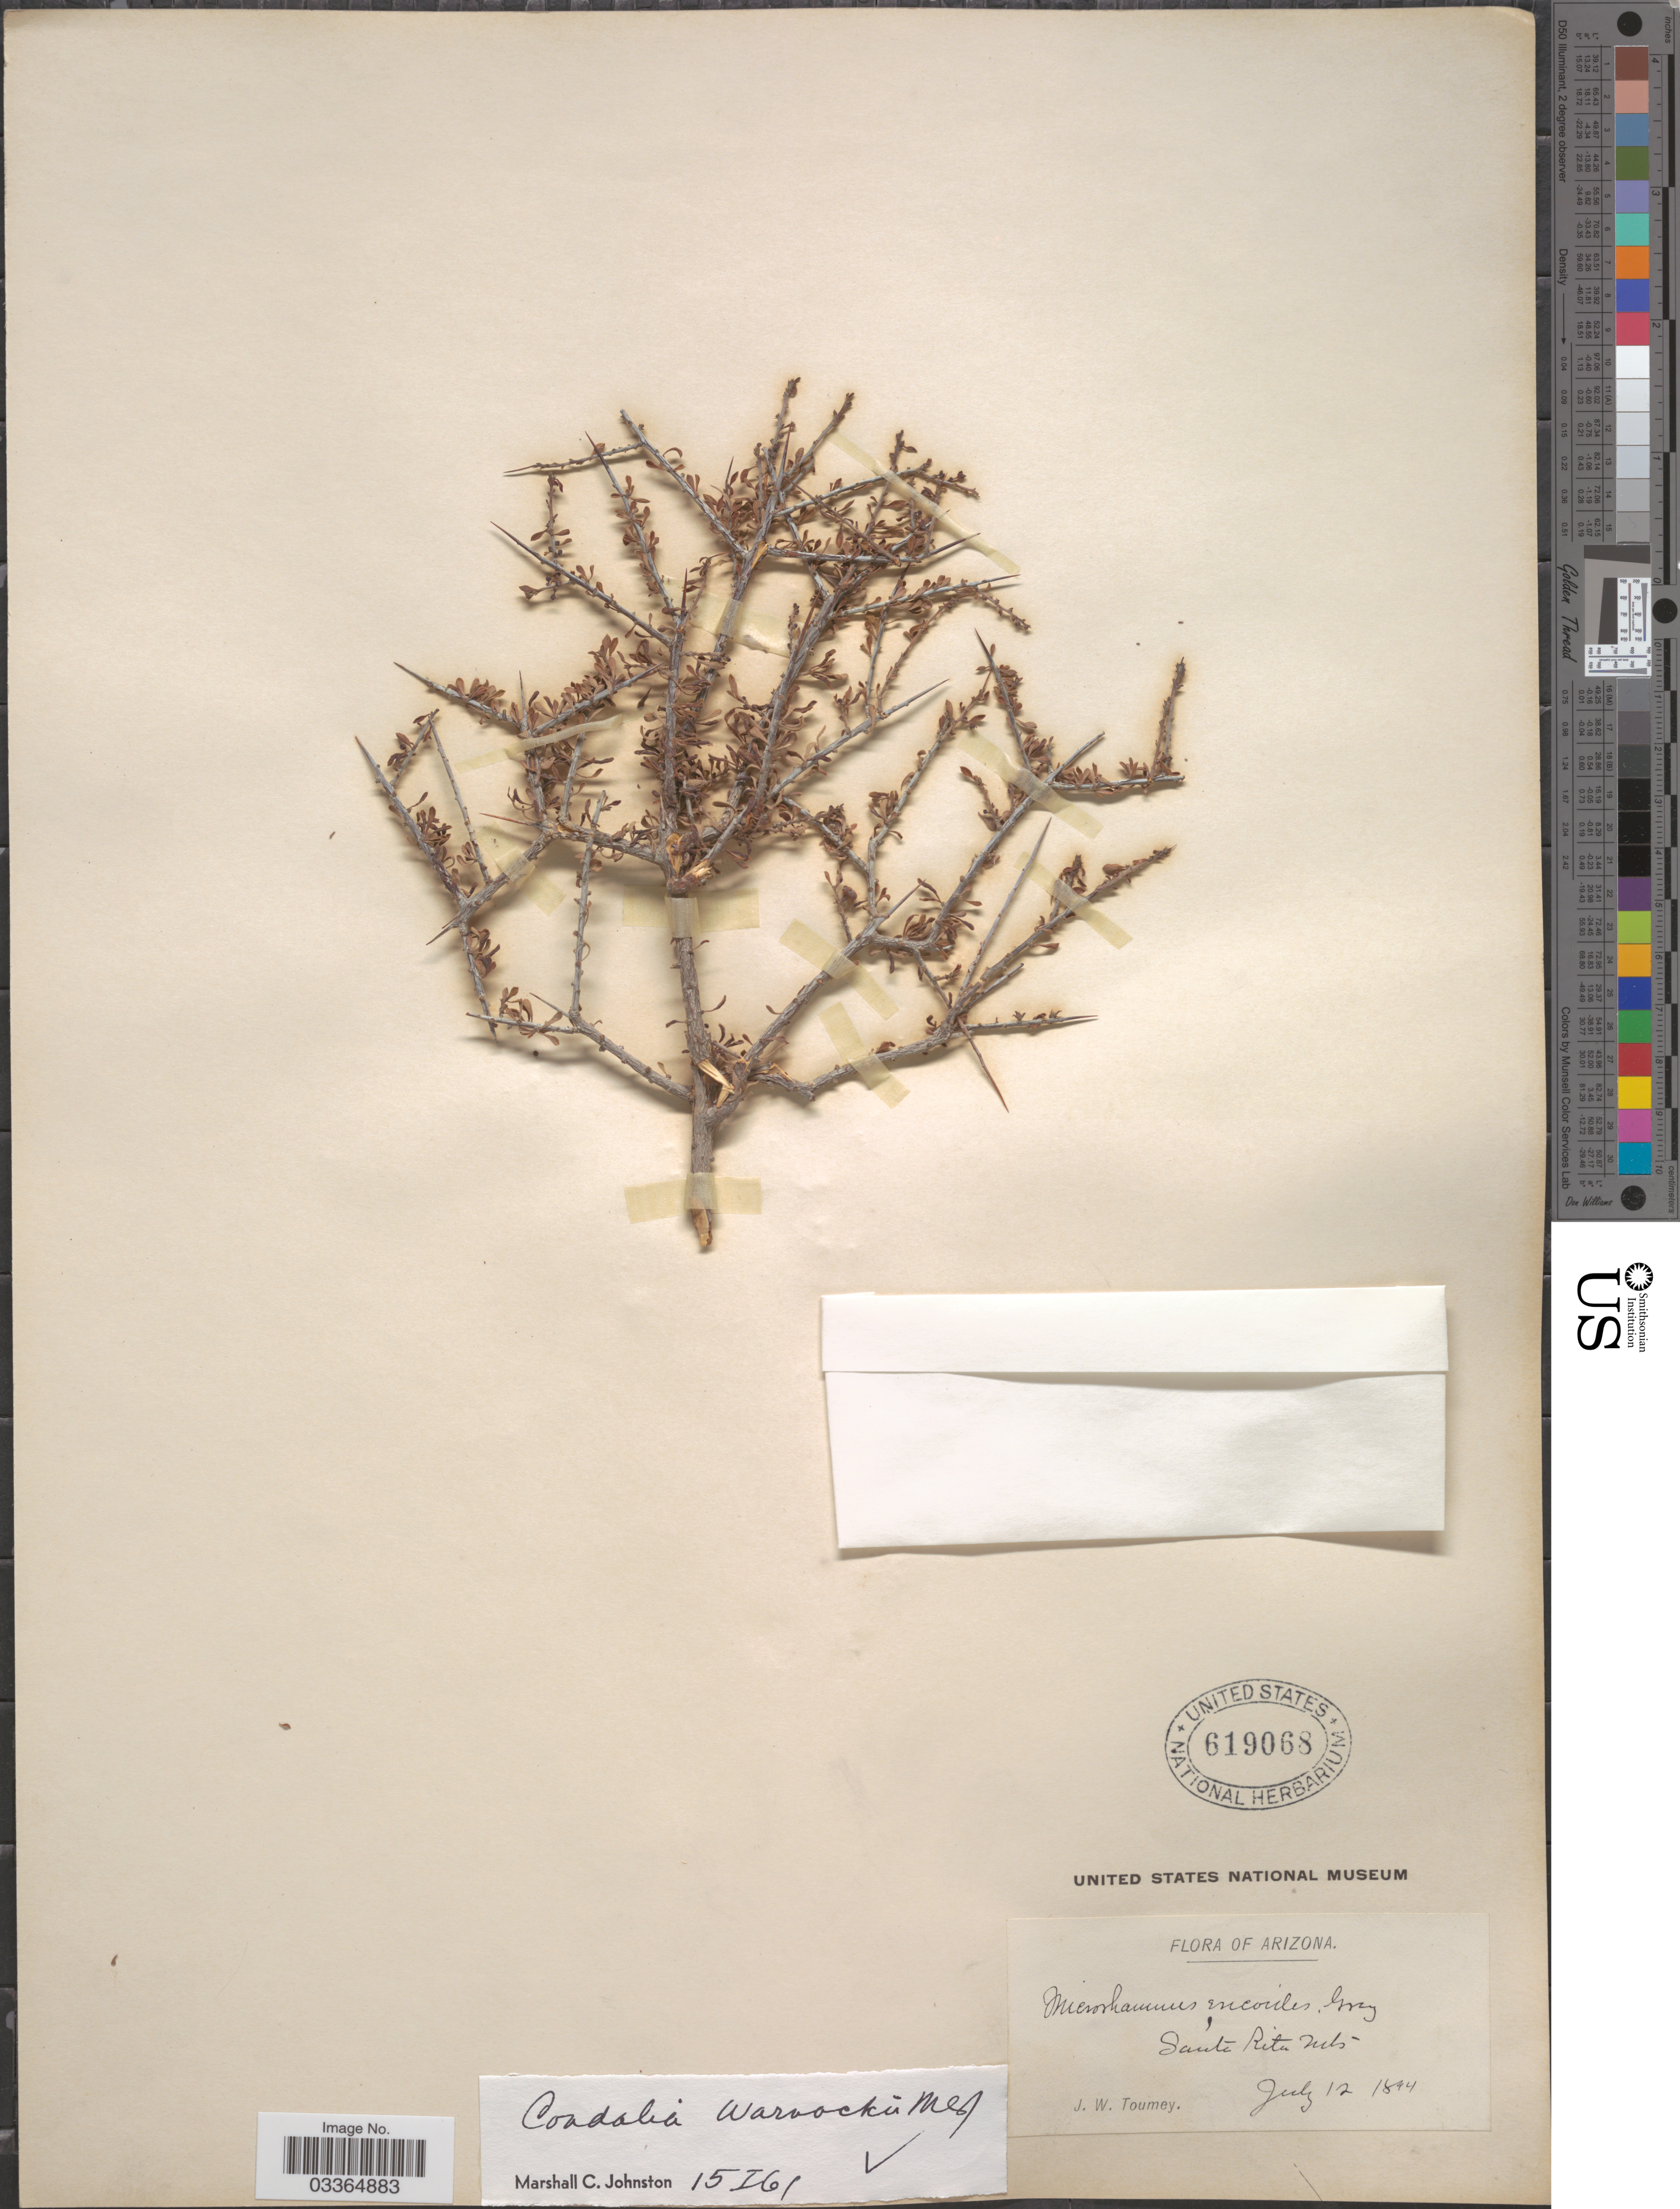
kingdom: Plantae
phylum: Tracheophyta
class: Magnoliopsida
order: Rosales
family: Rhamnaceae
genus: Condalia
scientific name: Condalia warnockii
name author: M.C. Johnst.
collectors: J. W. Toumey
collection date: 1844-07-12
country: United States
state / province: Arizona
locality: Santa Rita Mts.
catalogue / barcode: US 619068